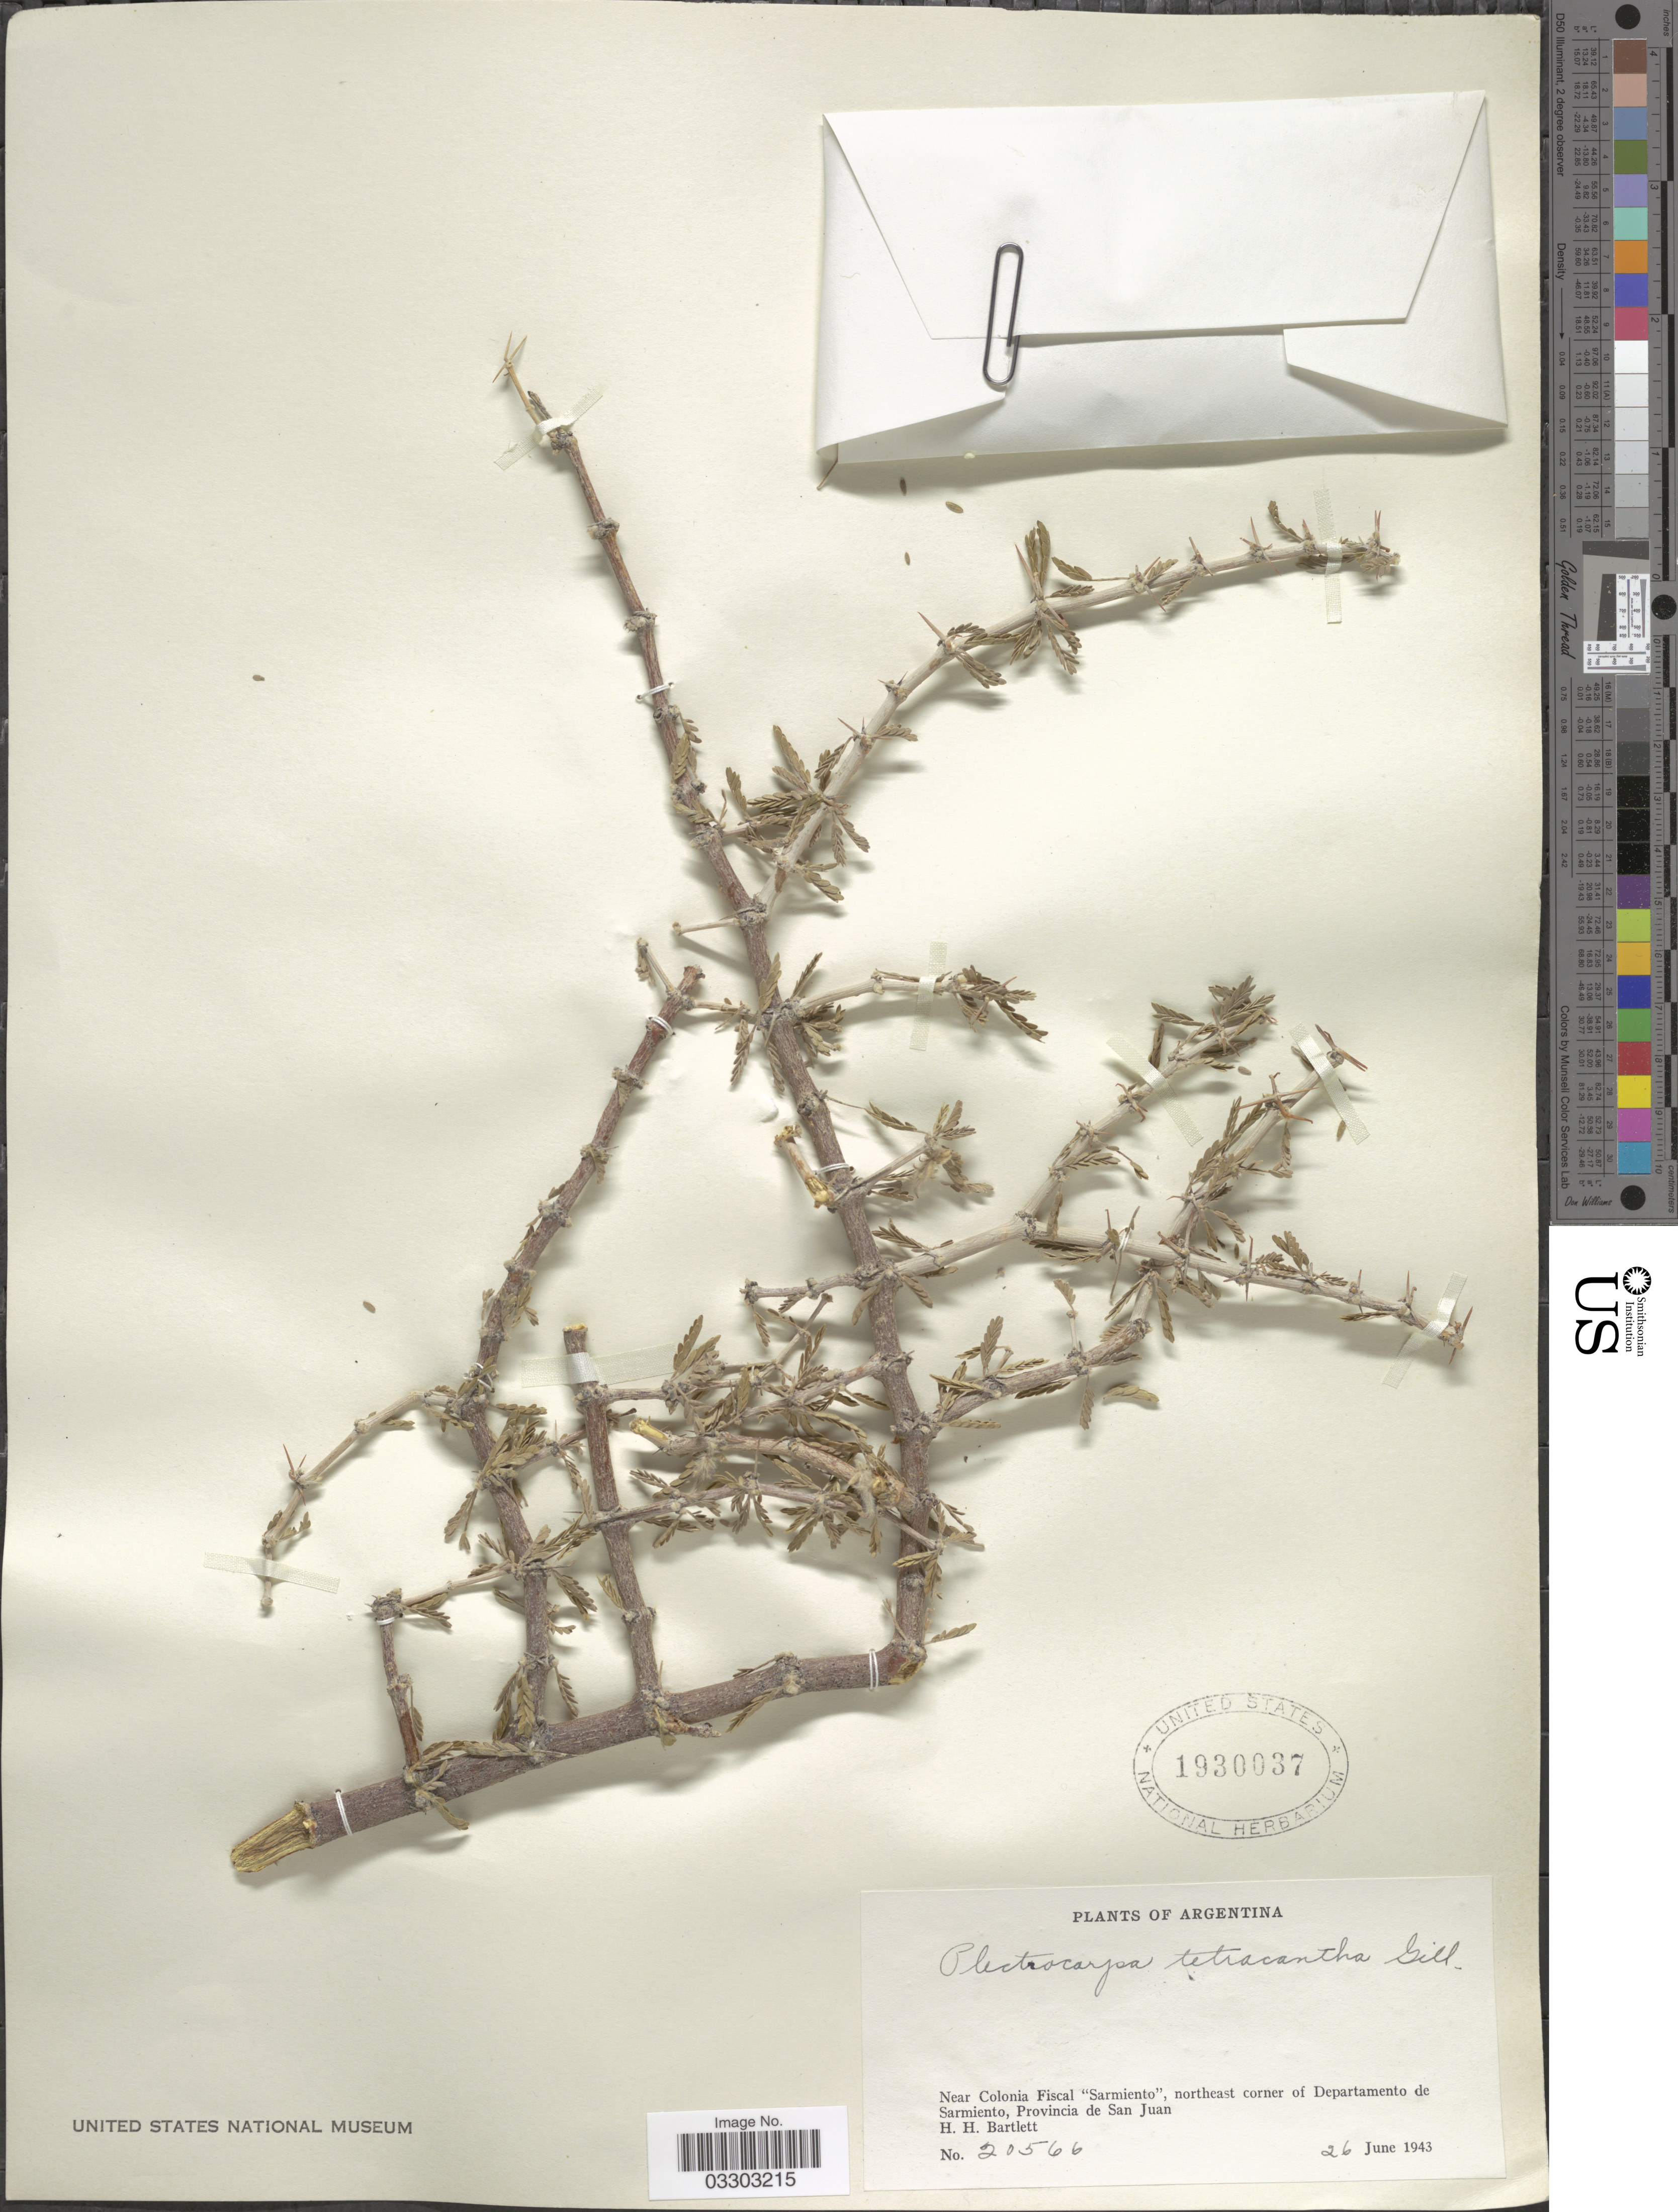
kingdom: Plantae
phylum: Tracheophyta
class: Magnoliopsida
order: Zygophyllales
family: Zygophyllaceae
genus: Plectrocarpa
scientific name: Plectrocarpa tetracantha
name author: Gillies ex Hook. & Arn.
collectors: H. H. Bartlett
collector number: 20566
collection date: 1943-06-26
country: Argentina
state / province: San Juan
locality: Near Colonia Fiscal "Sarmiento", northeast corner of Departamento de Sarmiento.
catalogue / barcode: US 1930037